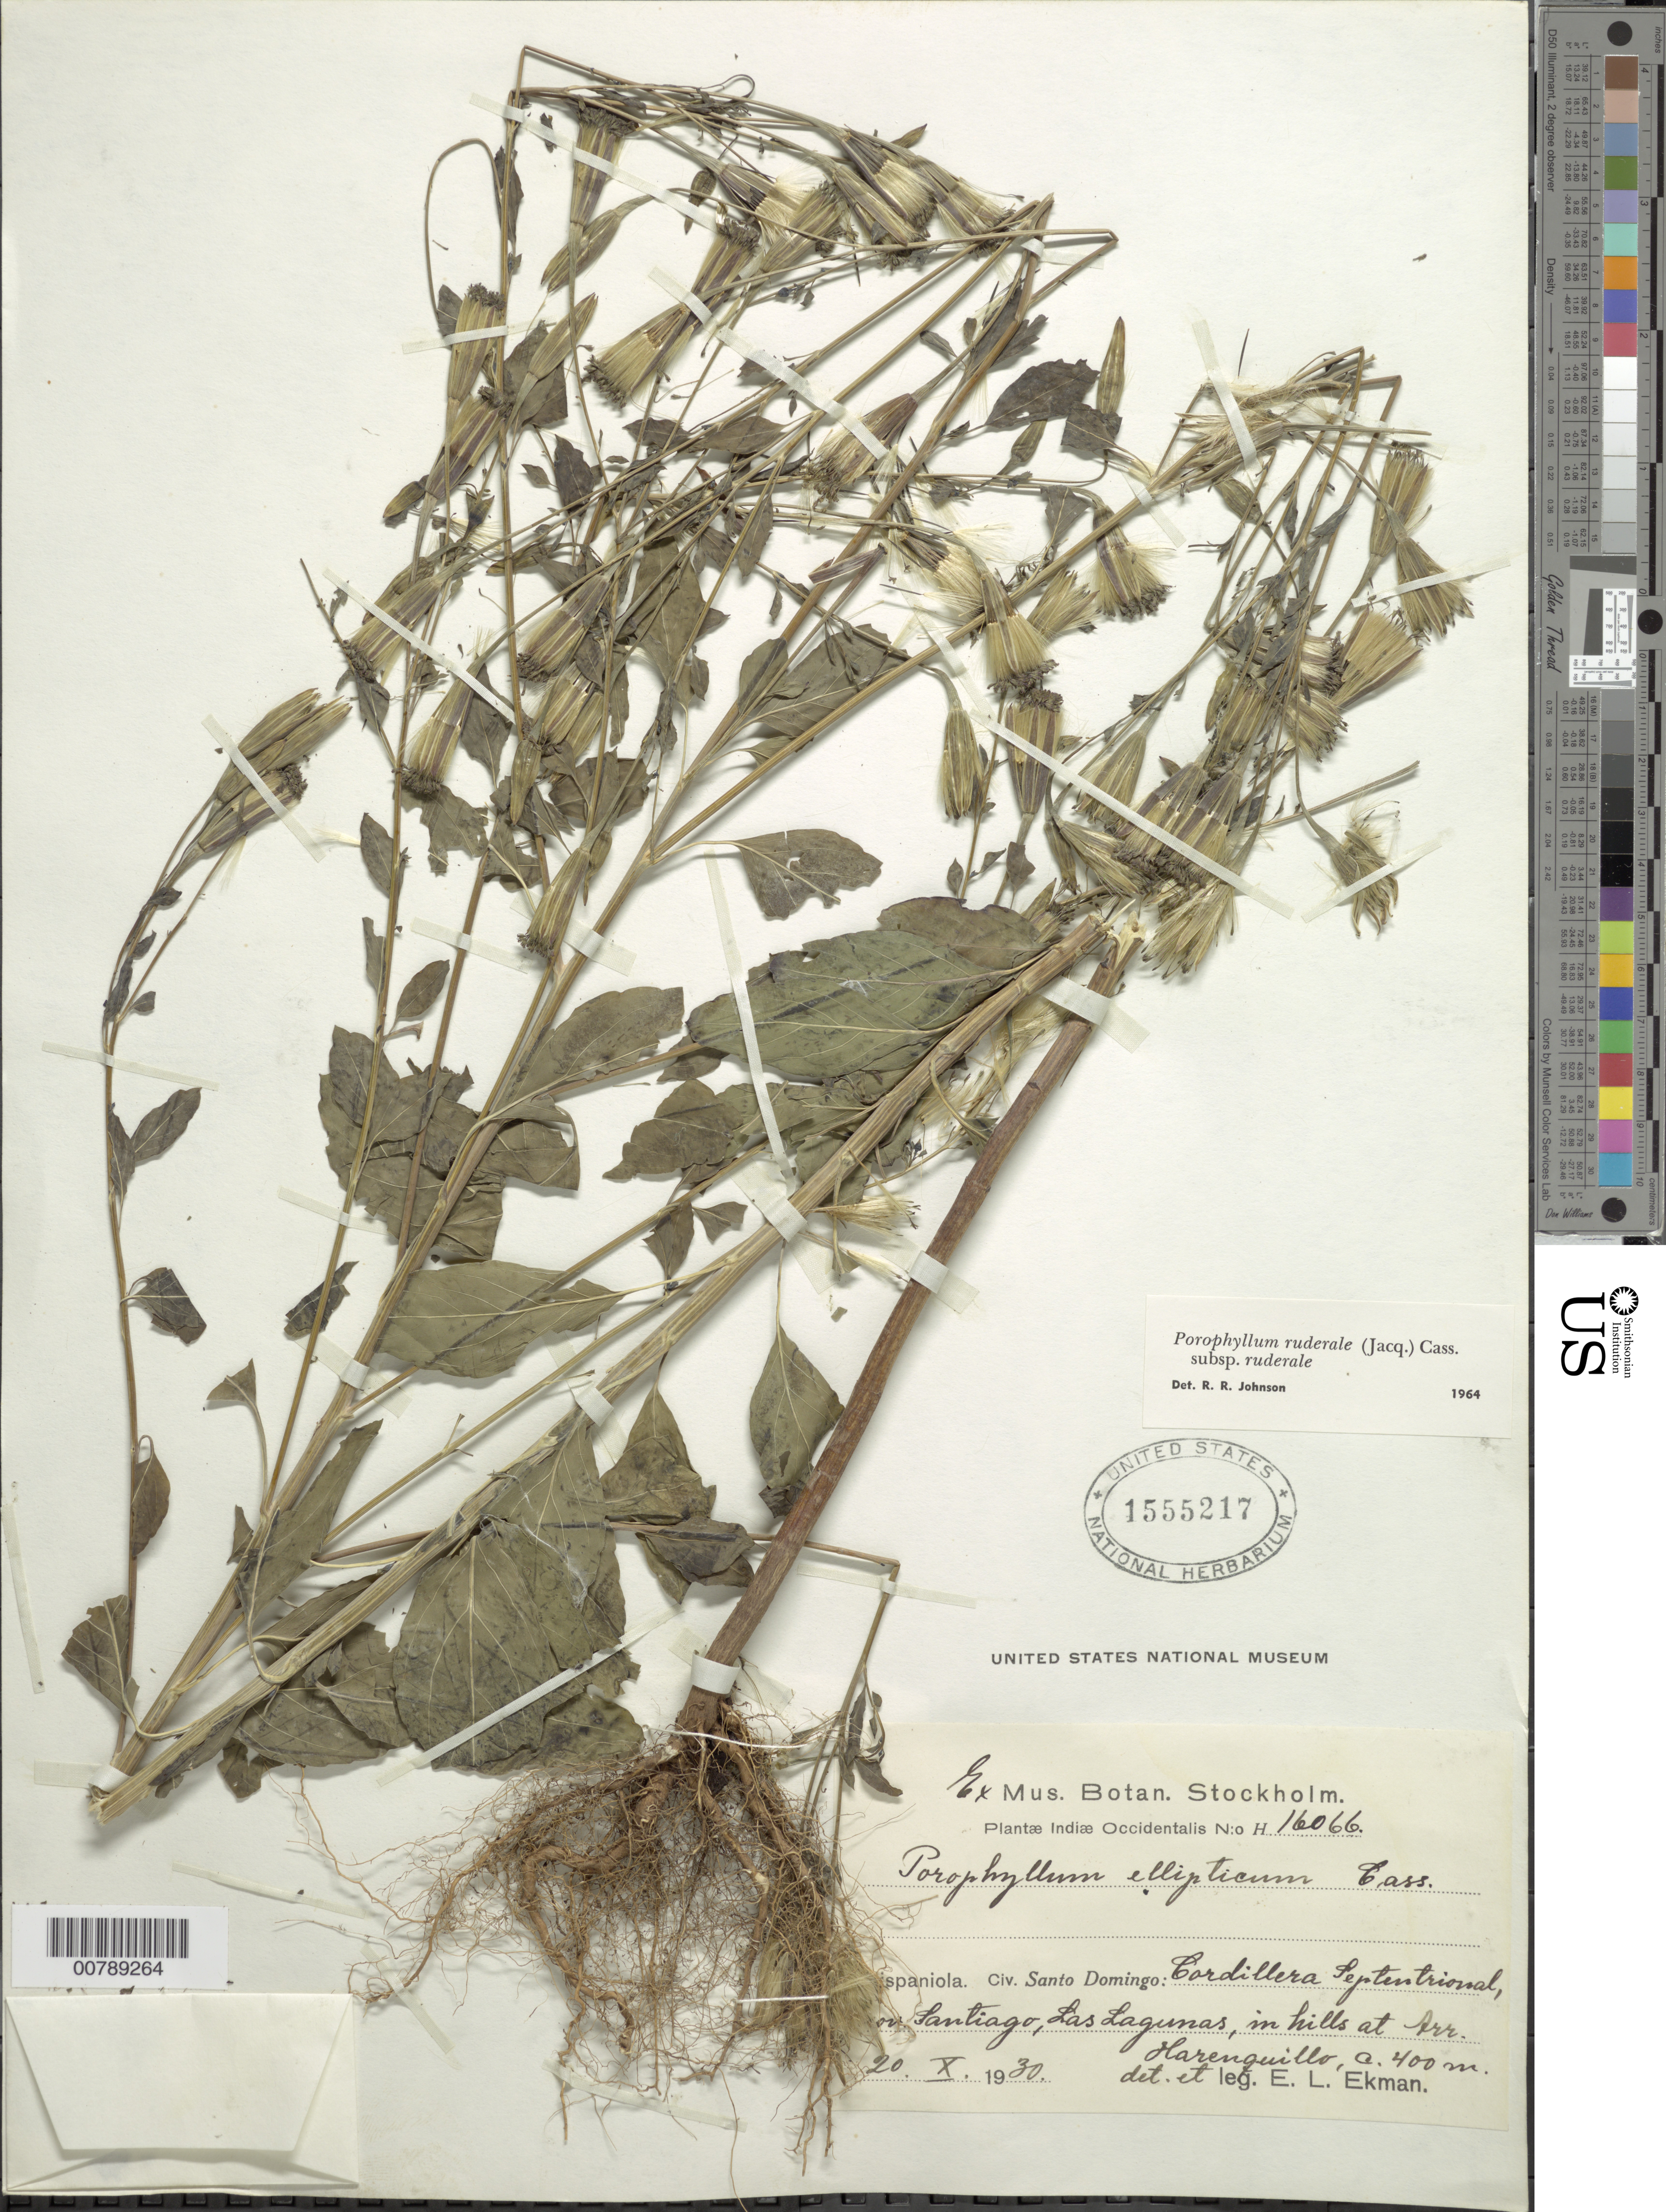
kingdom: Plantae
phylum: Tracheophyta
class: Magnoliopsida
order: Asterales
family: Asteraceae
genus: Porophyllum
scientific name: Porophyllum ruderale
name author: (Jacq.) Cass.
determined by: Johnson, R. R.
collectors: E. L. Ekman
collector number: H 16066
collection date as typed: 20 Oct 1930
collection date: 1930-10-20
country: Dominican Republic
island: Hispaniola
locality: Santo Domingo: Cordillera Septentrional, provincia Santiago, Las Lagunas, in hills at Harenguillo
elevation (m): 400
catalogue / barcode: US 1555217